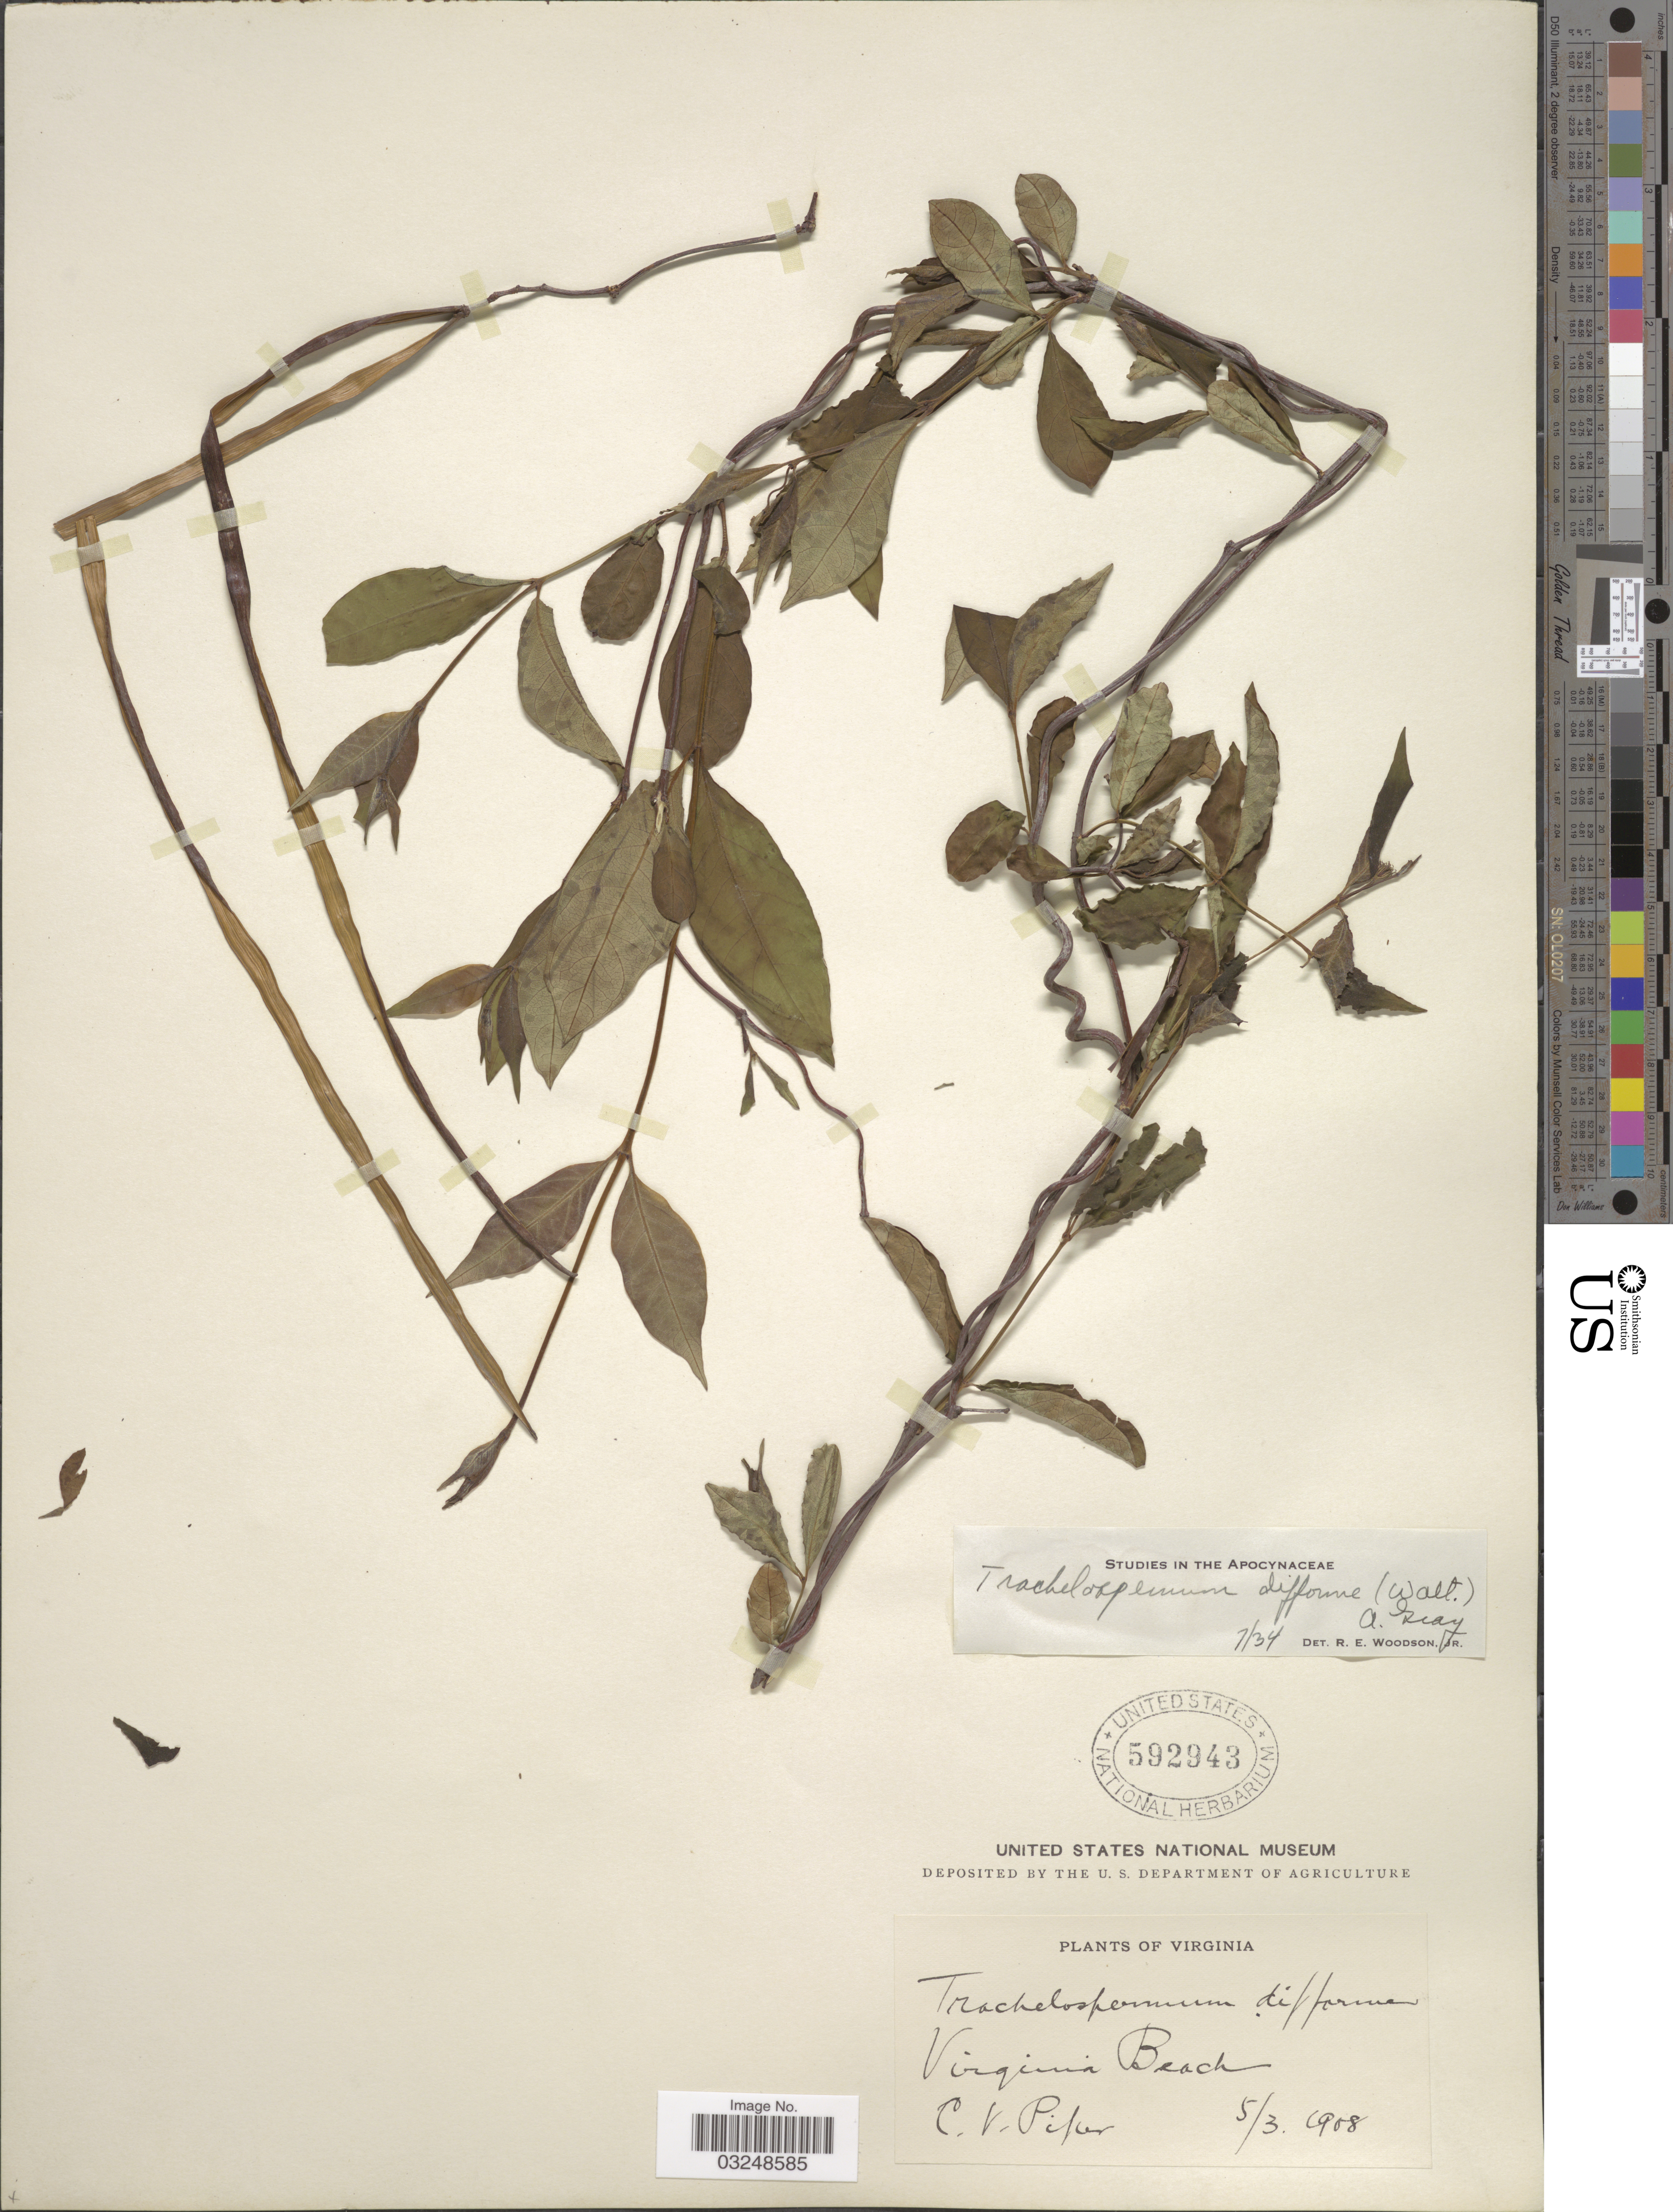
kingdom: Plantae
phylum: Tracheophyta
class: Magnoliopsida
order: Gentianales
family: Apocynaceae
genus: Trachelospermum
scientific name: Trachelospermum difforme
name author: (Walter) A. Gray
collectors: C. V. Piper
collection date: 1908-05-03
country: United States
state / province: Virginia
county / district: City of Virginia Beach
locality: Virginia Beach.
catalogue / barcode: US 592943